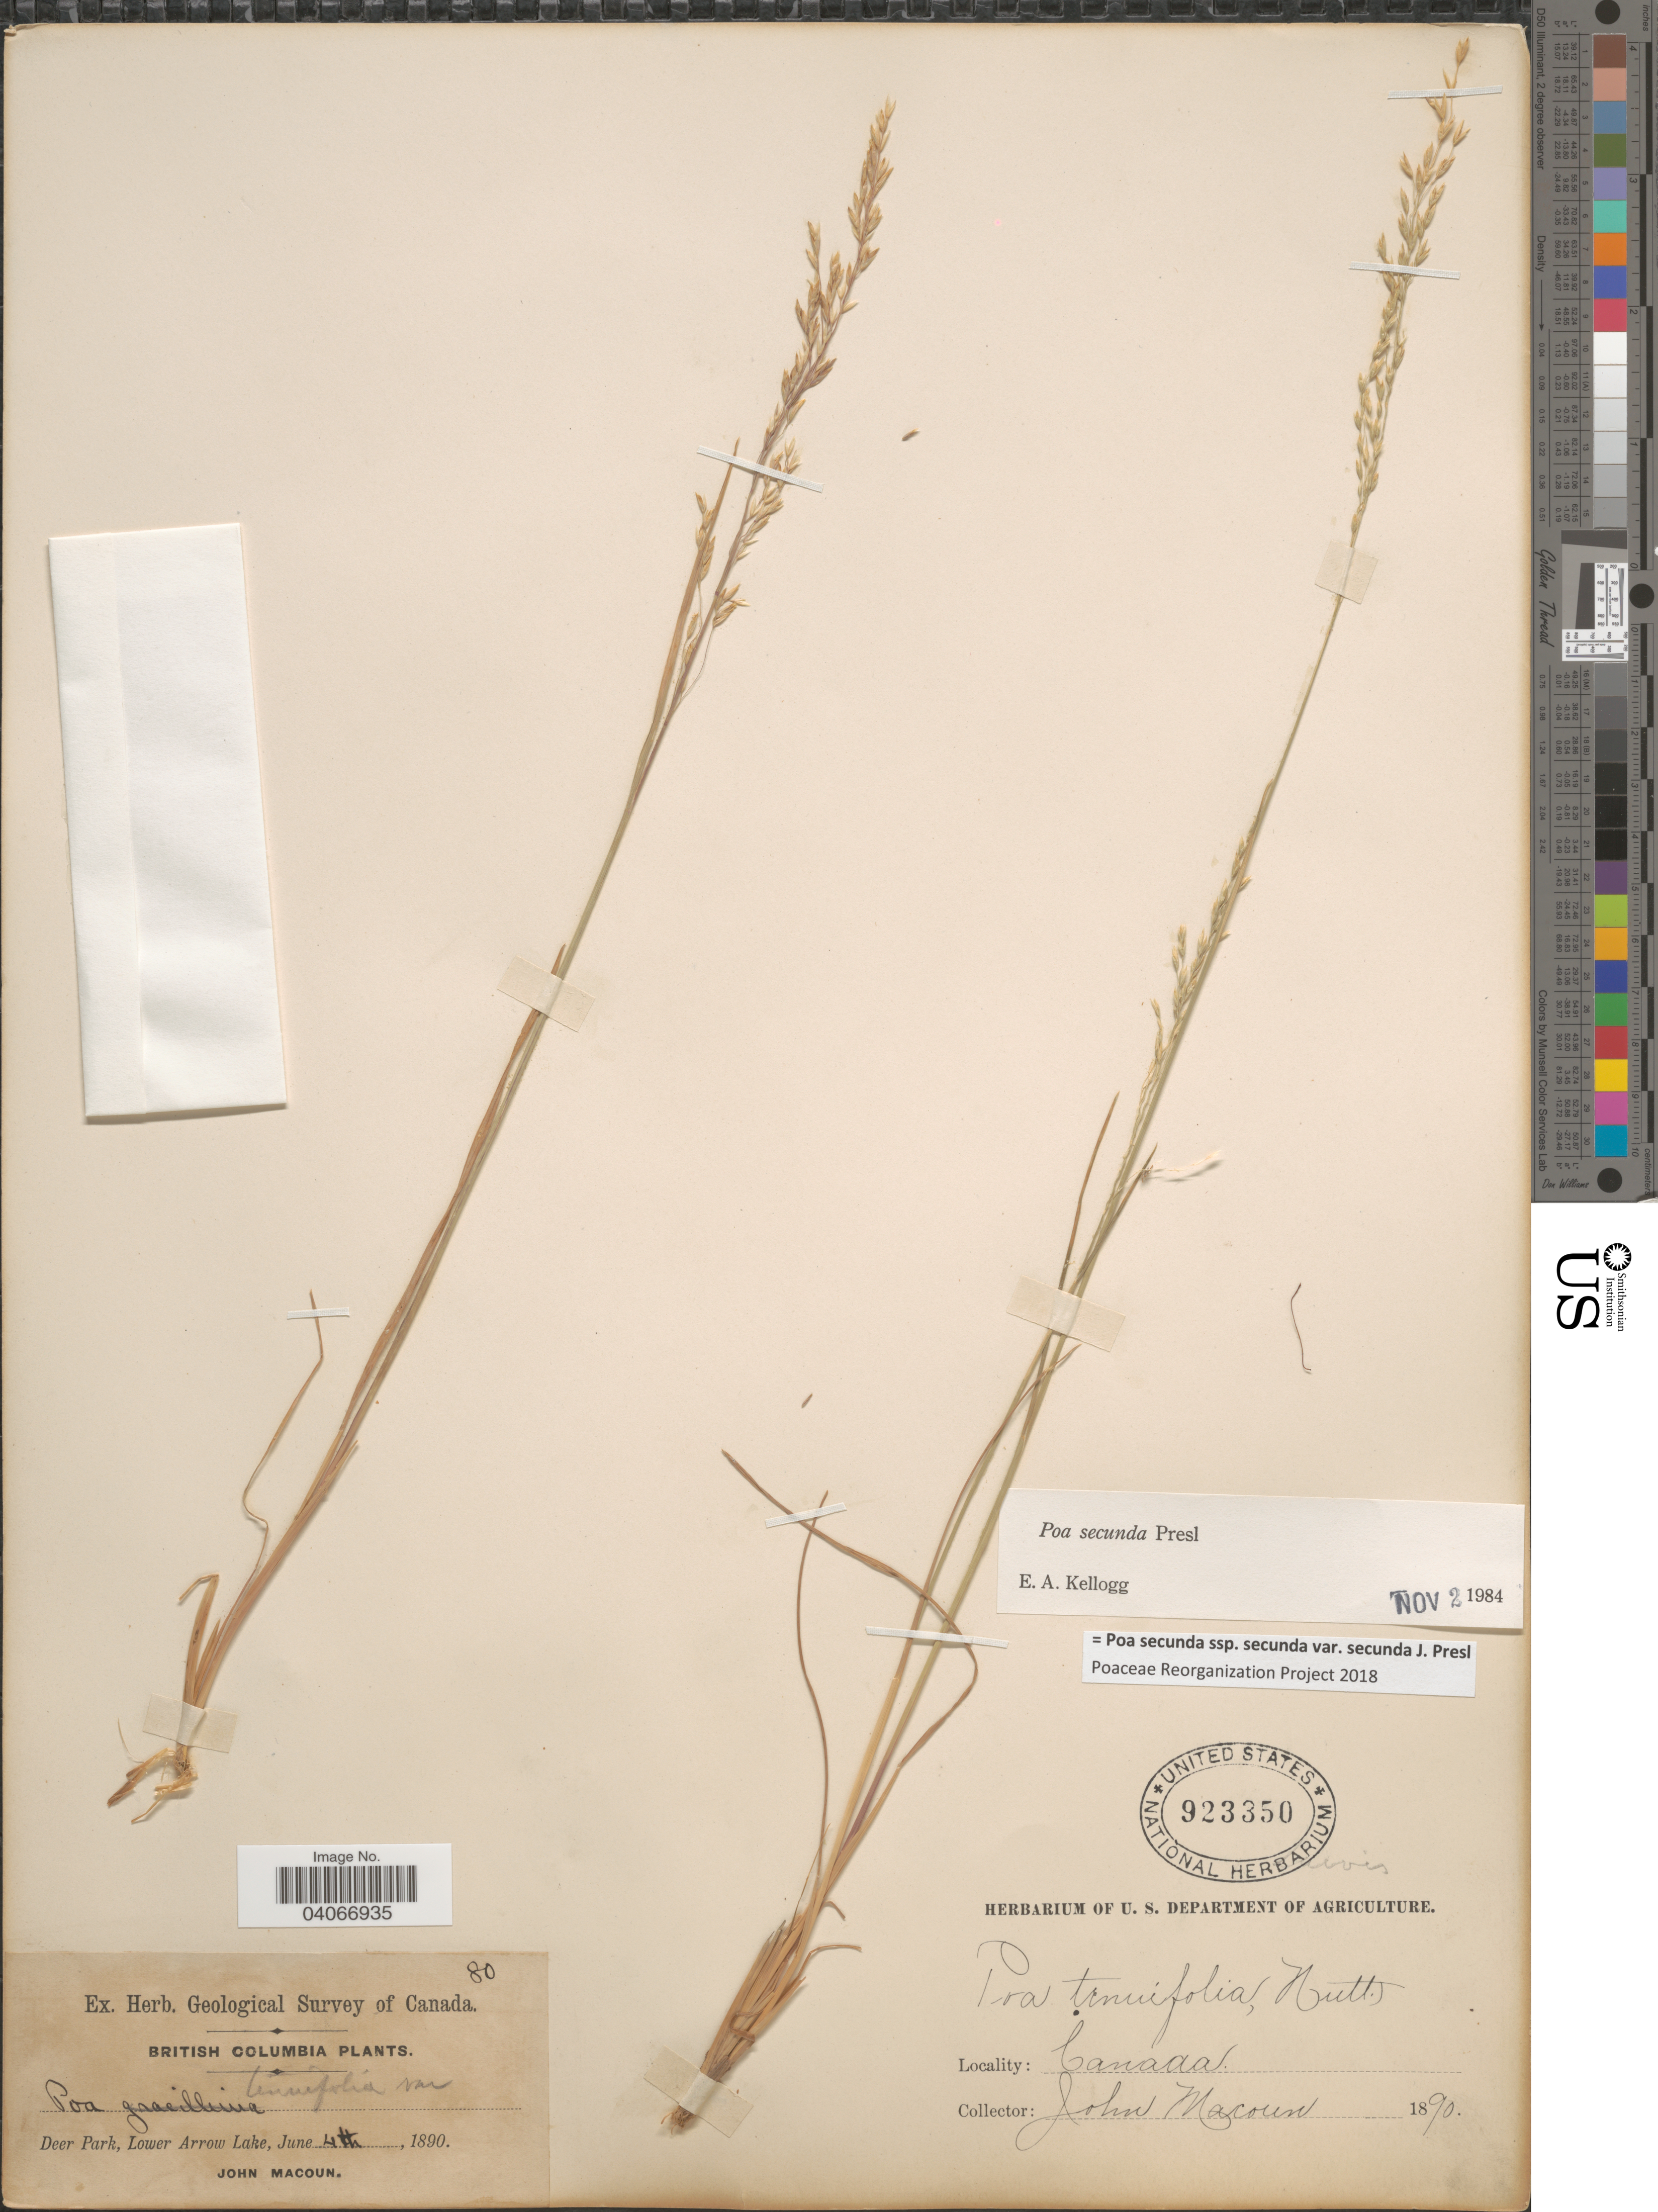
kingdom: Plantae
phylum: Tracheophyta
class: Liliopsida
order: Poales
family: Poaceae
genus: Poa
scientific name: Poa secunda subsp. secunda var. secunda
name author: J. Presl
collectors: J. Macoun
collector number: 80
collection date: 1890-06-04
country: Canada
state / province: British Columbia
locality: Deer Park, Lower Arrow Lake. Herb. Geological Survey of Canada.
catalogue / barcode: US 923350